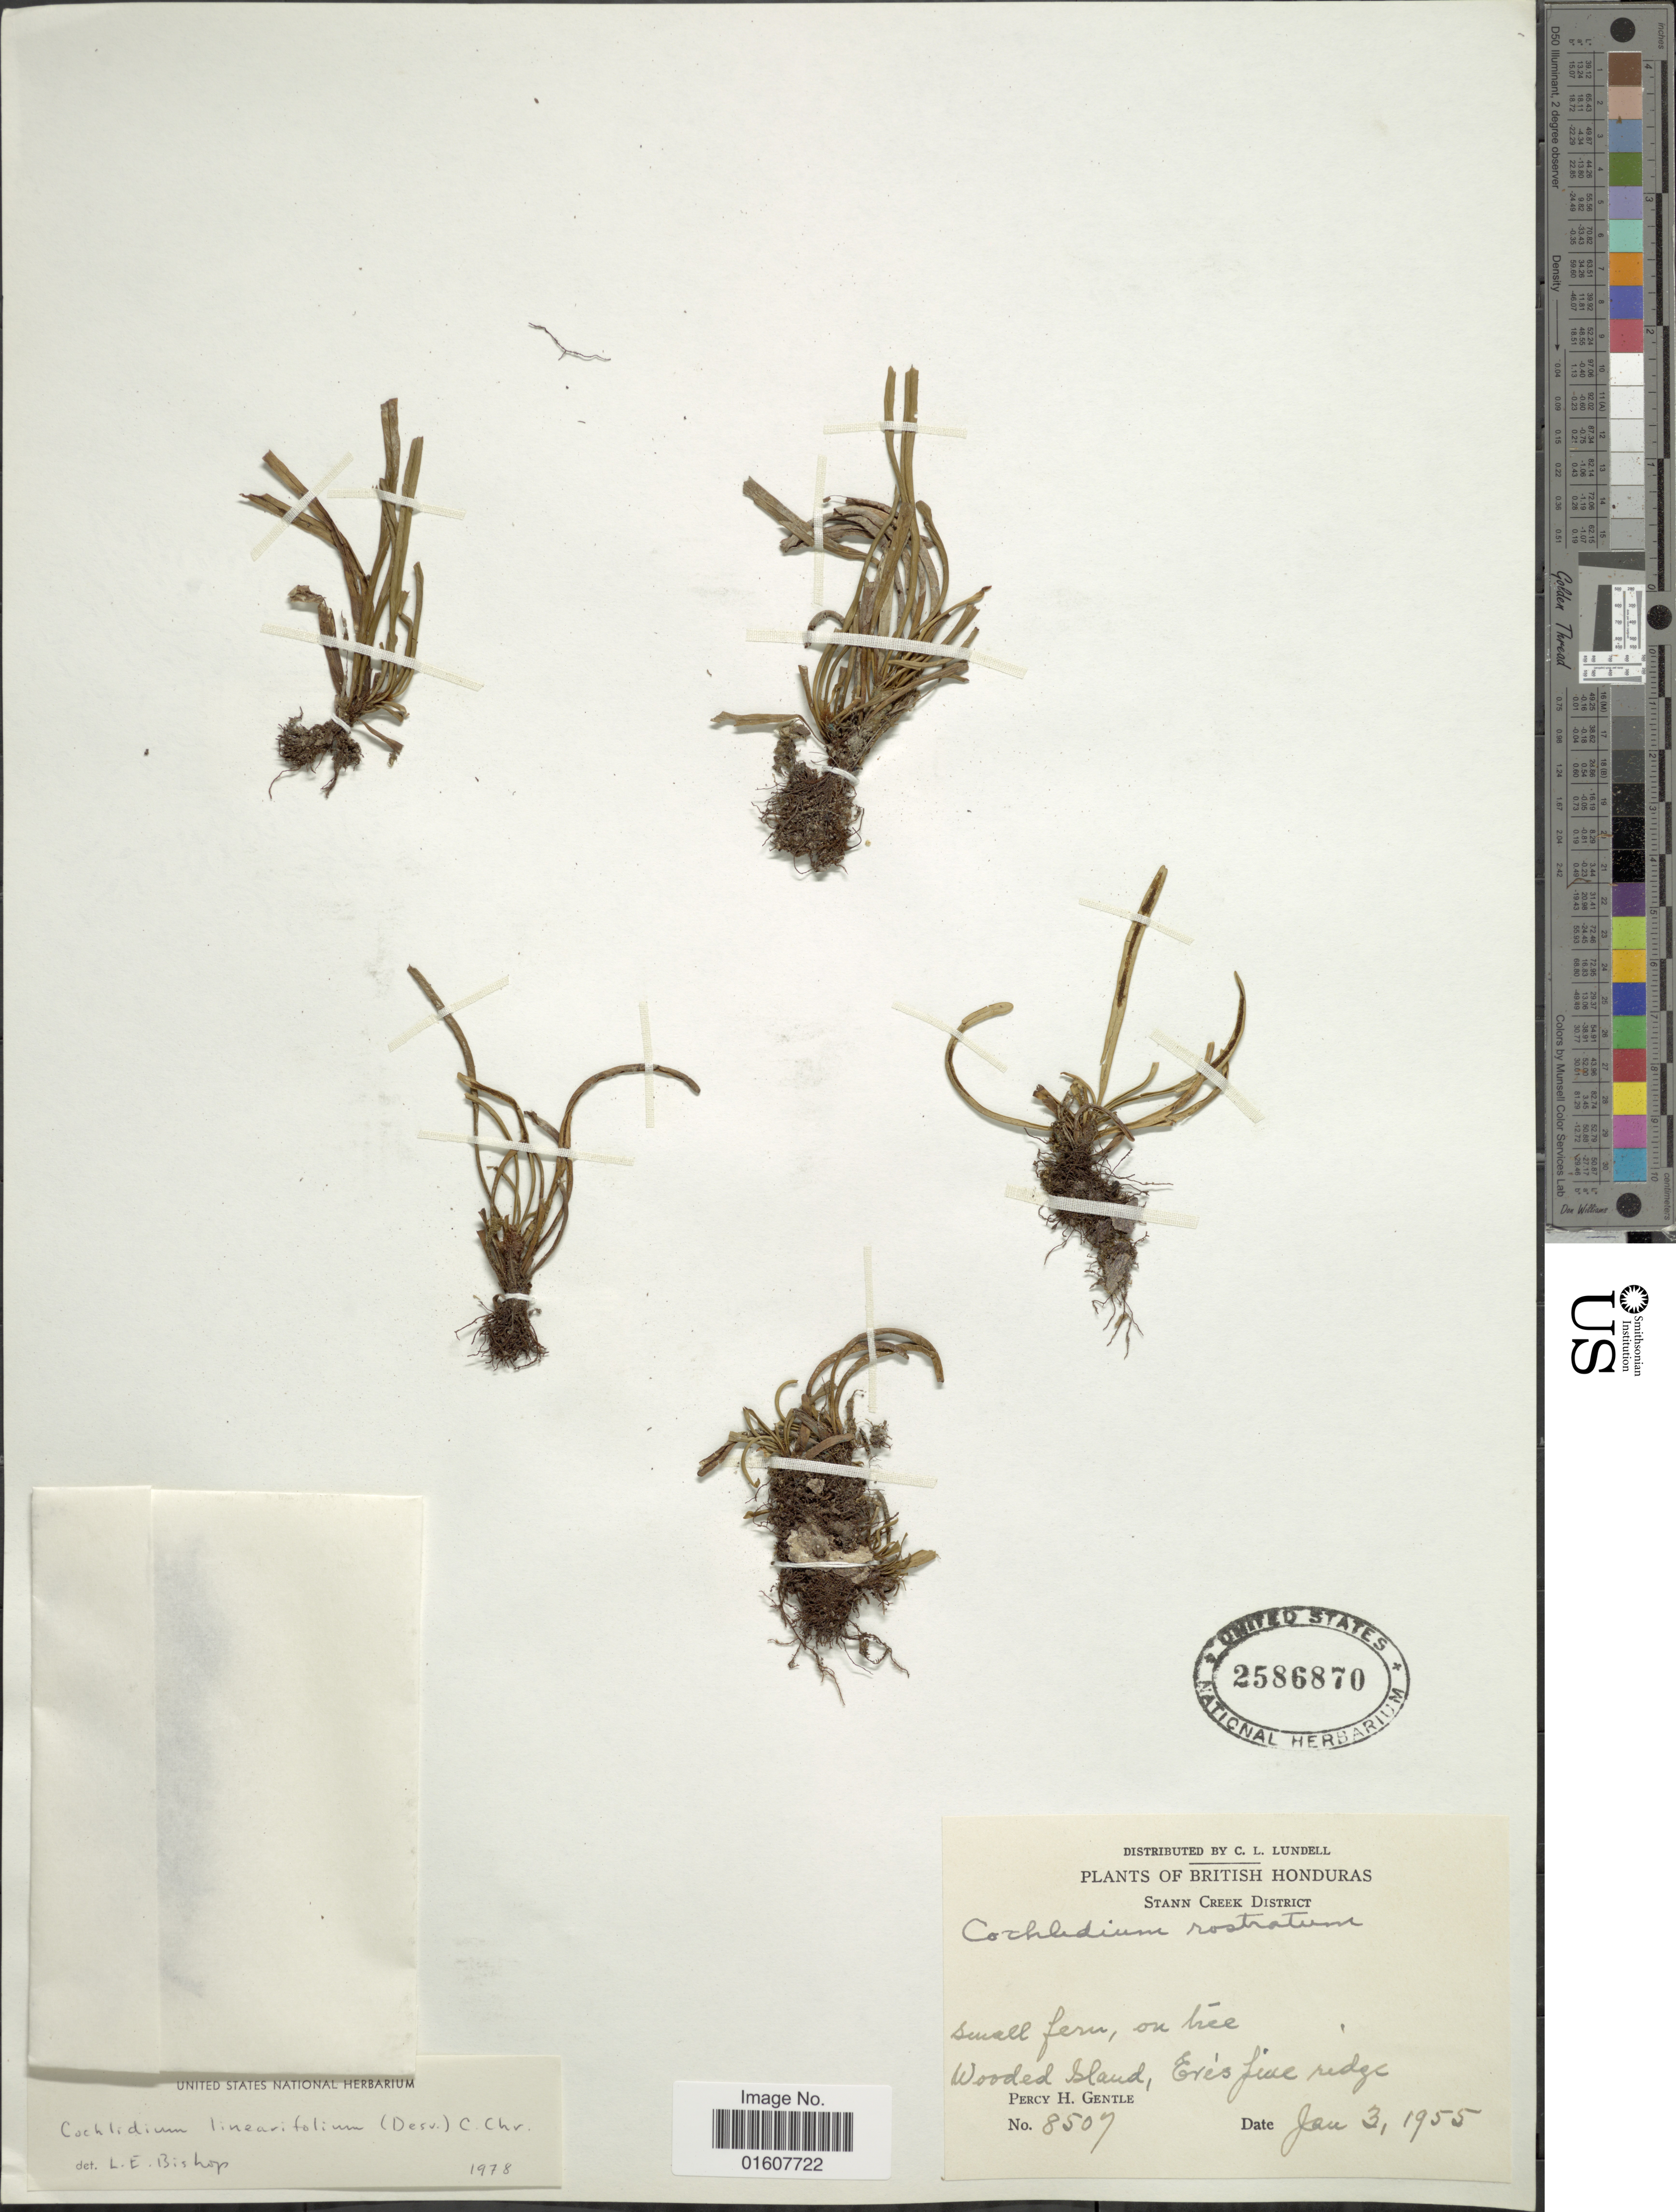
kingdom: Plantae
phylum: Tracheophyta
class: Polypodiopsida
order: Polypodiales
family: Polypodiaceae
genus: Cochlidium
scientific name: Cochlidium linearifolium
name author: (Desv.) Maxon ex C. Chr.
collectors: P. H. Gentle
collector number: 8507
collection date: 1955-01-03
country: Belize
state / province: Stann Creek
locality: British Honduras, Stann Creek District, Wooded Island, Eres pine ridge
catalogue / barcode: US 2586870